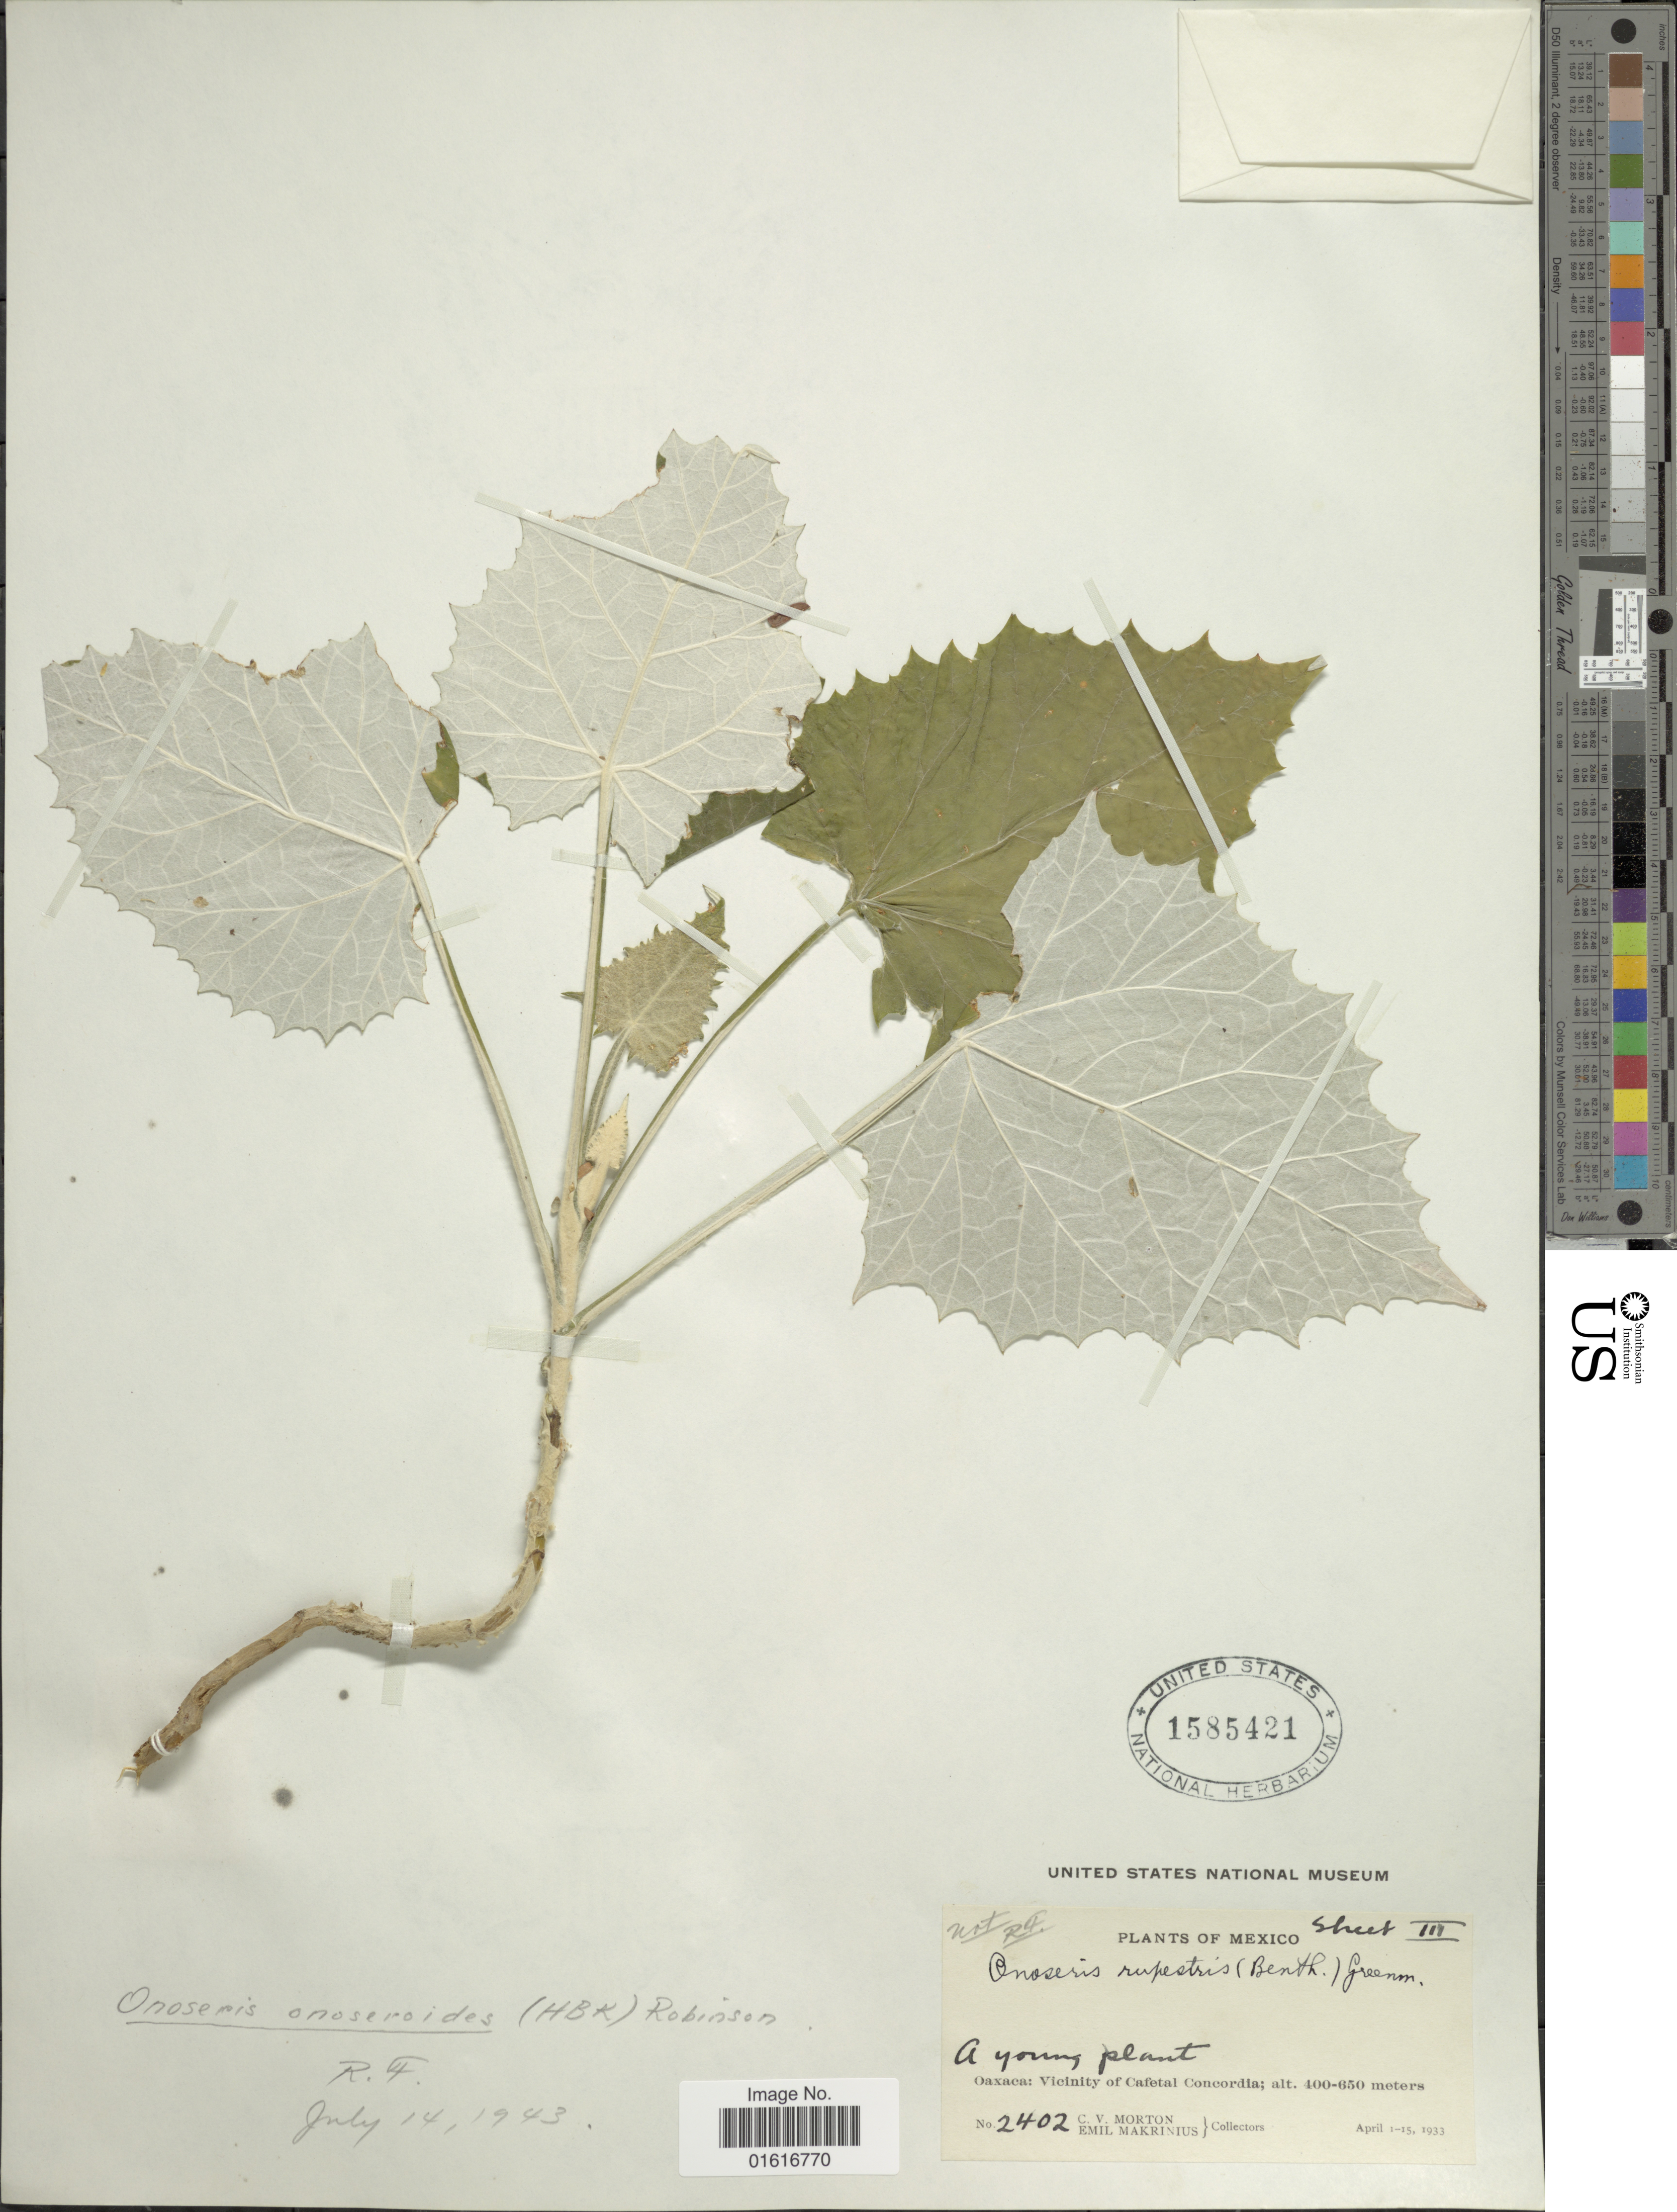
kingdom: Plantae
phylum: Tracheophyta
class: Magnoliopsida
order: Asterales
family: Asteraceae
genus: Onoseris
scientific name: Onoseris onoseroides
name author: (Kunth) B.L. Rob.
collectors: C. V. Morton & E. Makrinius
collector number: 2402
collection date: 1933-04-01/1933-04-15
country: Mexico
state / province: Oaxaca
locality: Vicinity of Cafetal Concordia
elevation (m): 400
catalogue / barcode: US 1585421